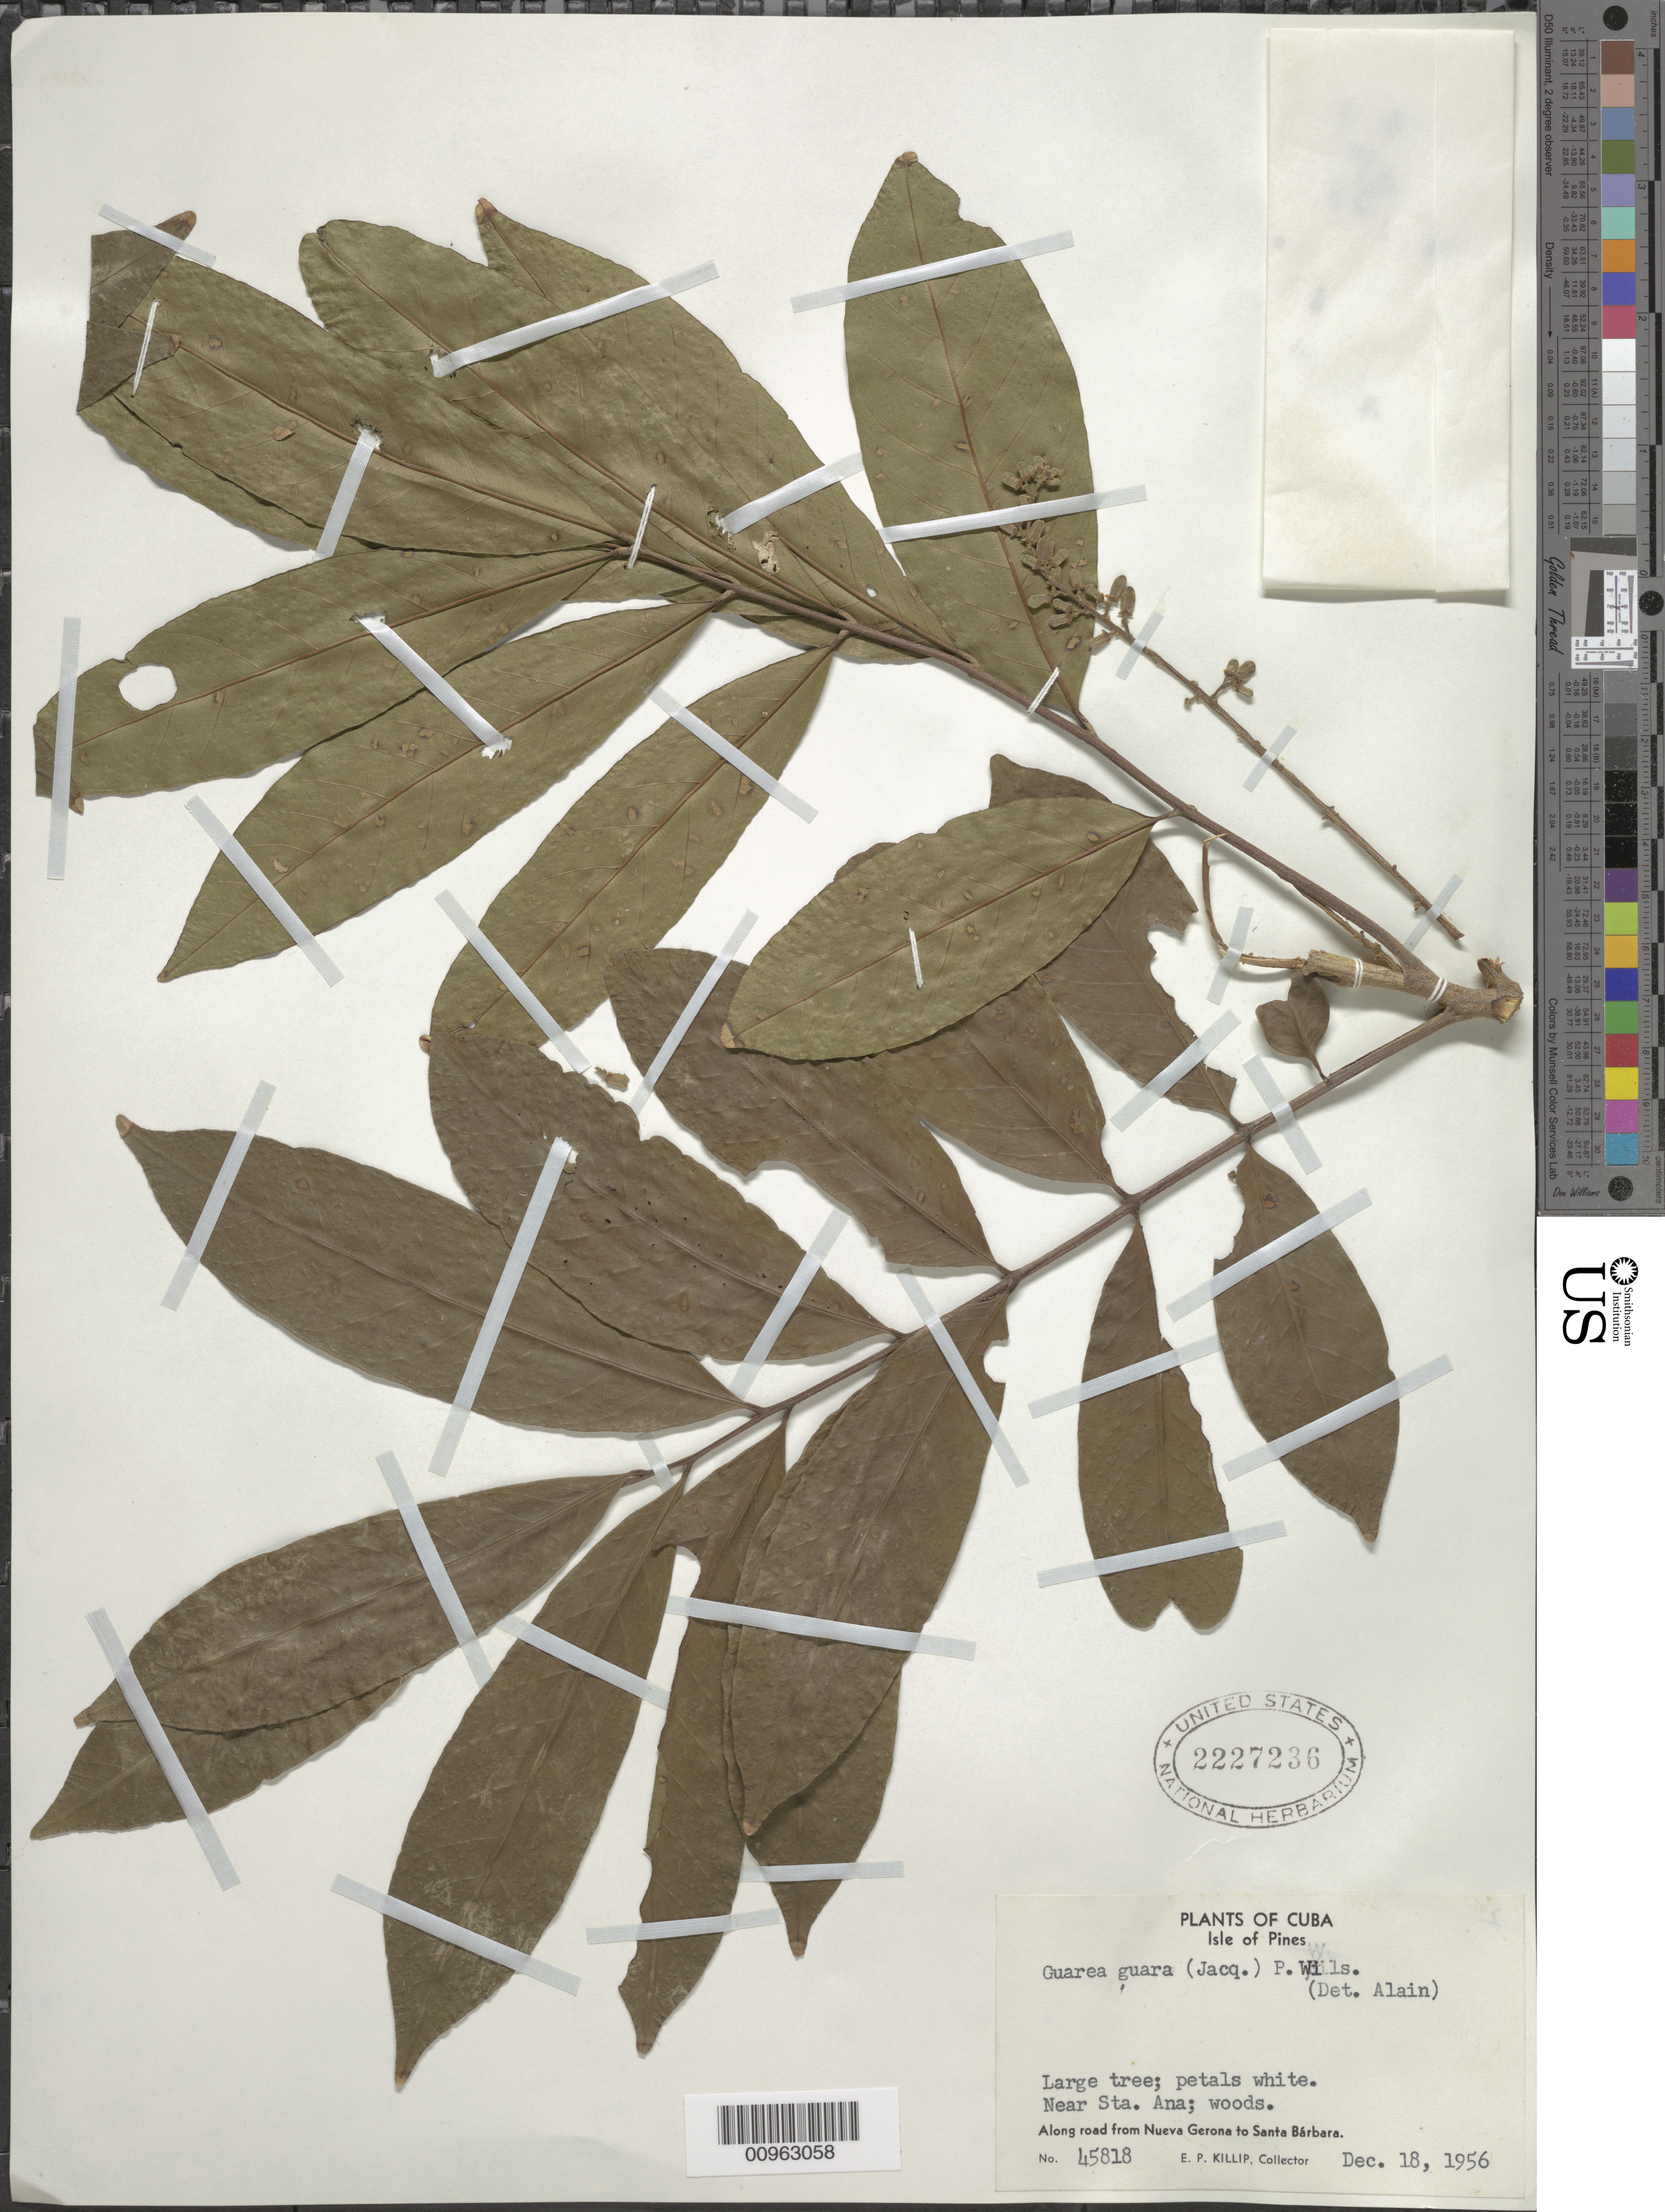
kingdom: Plantae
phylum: Tracheophyta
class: Magnoliopsida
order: Sapindales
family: Meliaceae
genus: Guarea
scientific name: Guarea guidonia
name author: (L.) Sleumer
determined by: Liogier, Alain H.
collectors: E. P. Killip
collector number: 45818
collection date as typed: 18 Dec 1956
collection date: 1956-12-18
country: Cuba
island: Isla de la Juventud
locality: Isle of Pines, Near Sta Ana, along road from Nueva Gerona to Santa Bárbara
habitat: Woods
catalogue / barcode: US 2227236